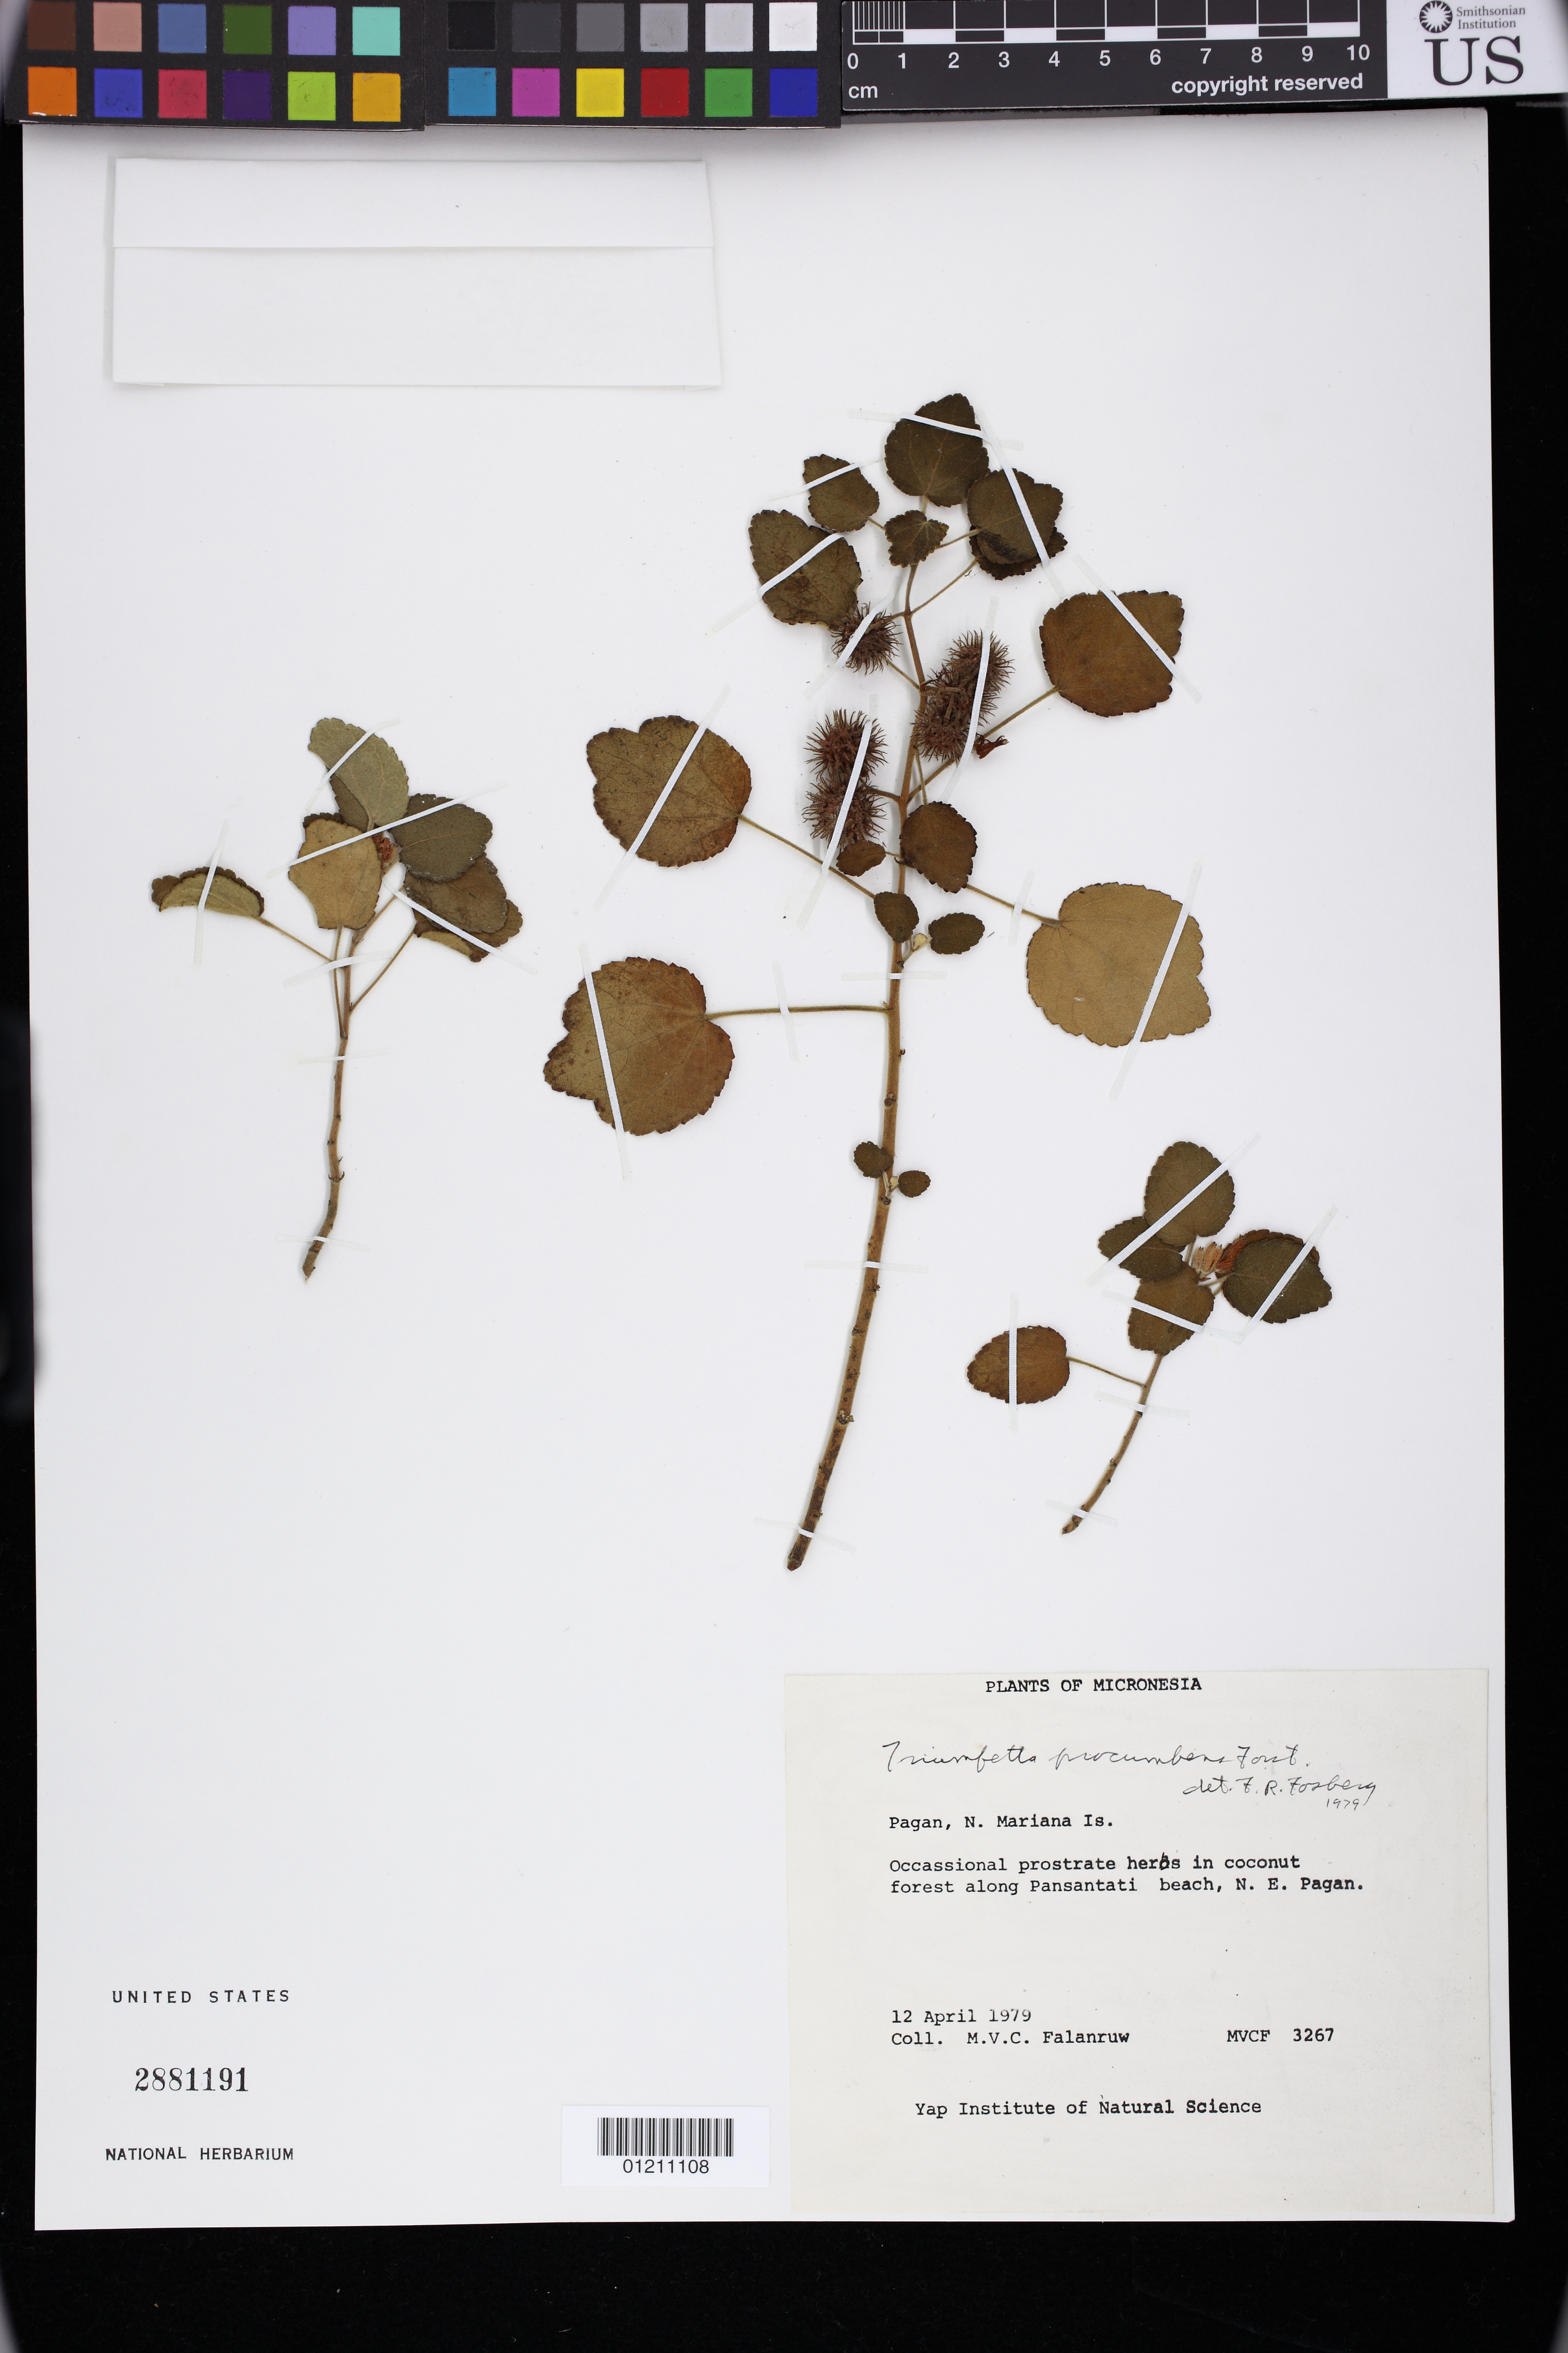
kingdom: Plantae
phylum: Tracheophyta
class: Magnoliopsida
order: Malvales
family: Malvaceae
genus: Triumfetta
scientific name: Triumfetta procumbens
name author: G. Forst.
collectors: M. V. Falanruw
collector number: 3267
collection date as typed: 04 Dec 1979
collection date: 1979-12-04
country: Northern Mariana Islands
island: Pagan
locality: Micronesia: Pagan, N Mariana Is. in coconut forest along Pansantati beach, N.E. Pagan.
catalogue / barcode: US 2881191